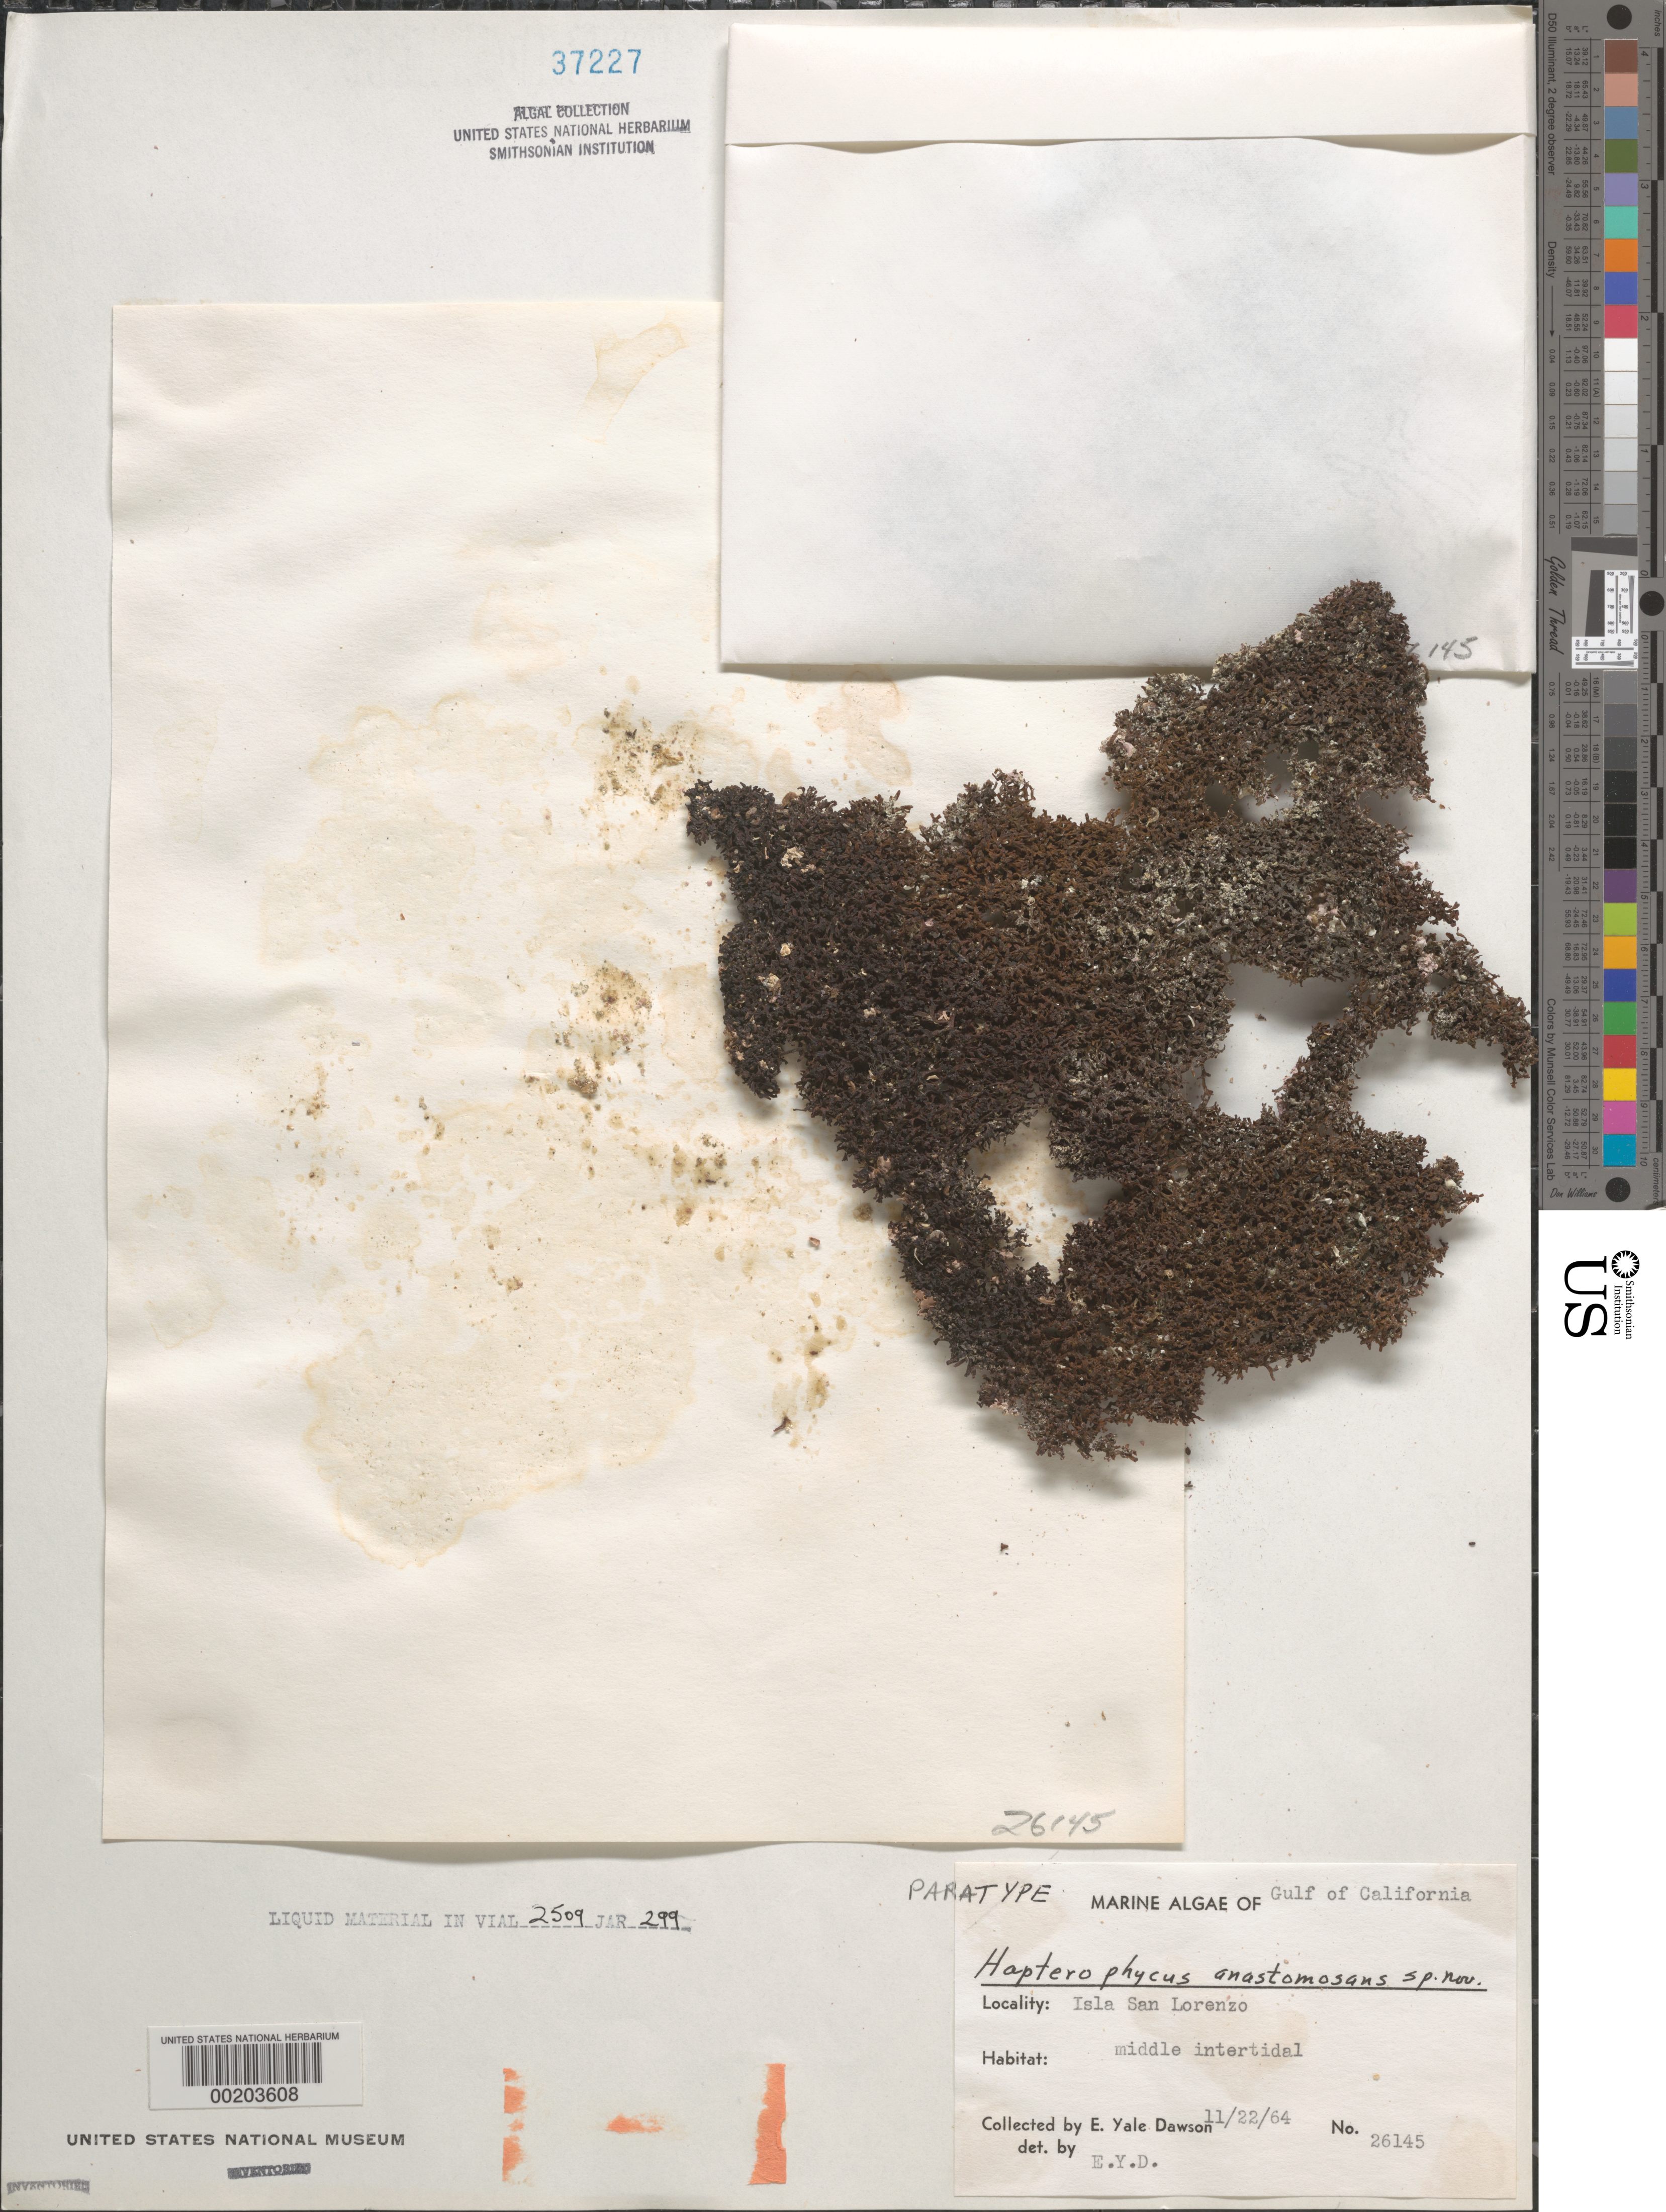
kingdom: Chromista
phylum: Ochrophyta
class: Phaeophyceae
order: Ralfsiales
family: Ralfsiaceae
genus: Hapterophycus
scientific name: Hapterophycus anastomosans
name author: E.Y. Dawson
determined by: Dawson, E. Y.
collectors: E. Y. Dawson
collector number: EYD 26145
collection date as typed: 22 Nov 1964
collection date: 1964-11-22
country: Mexico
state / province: Baja California Norte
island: Isla San Lorenzo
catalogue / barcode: US 37227